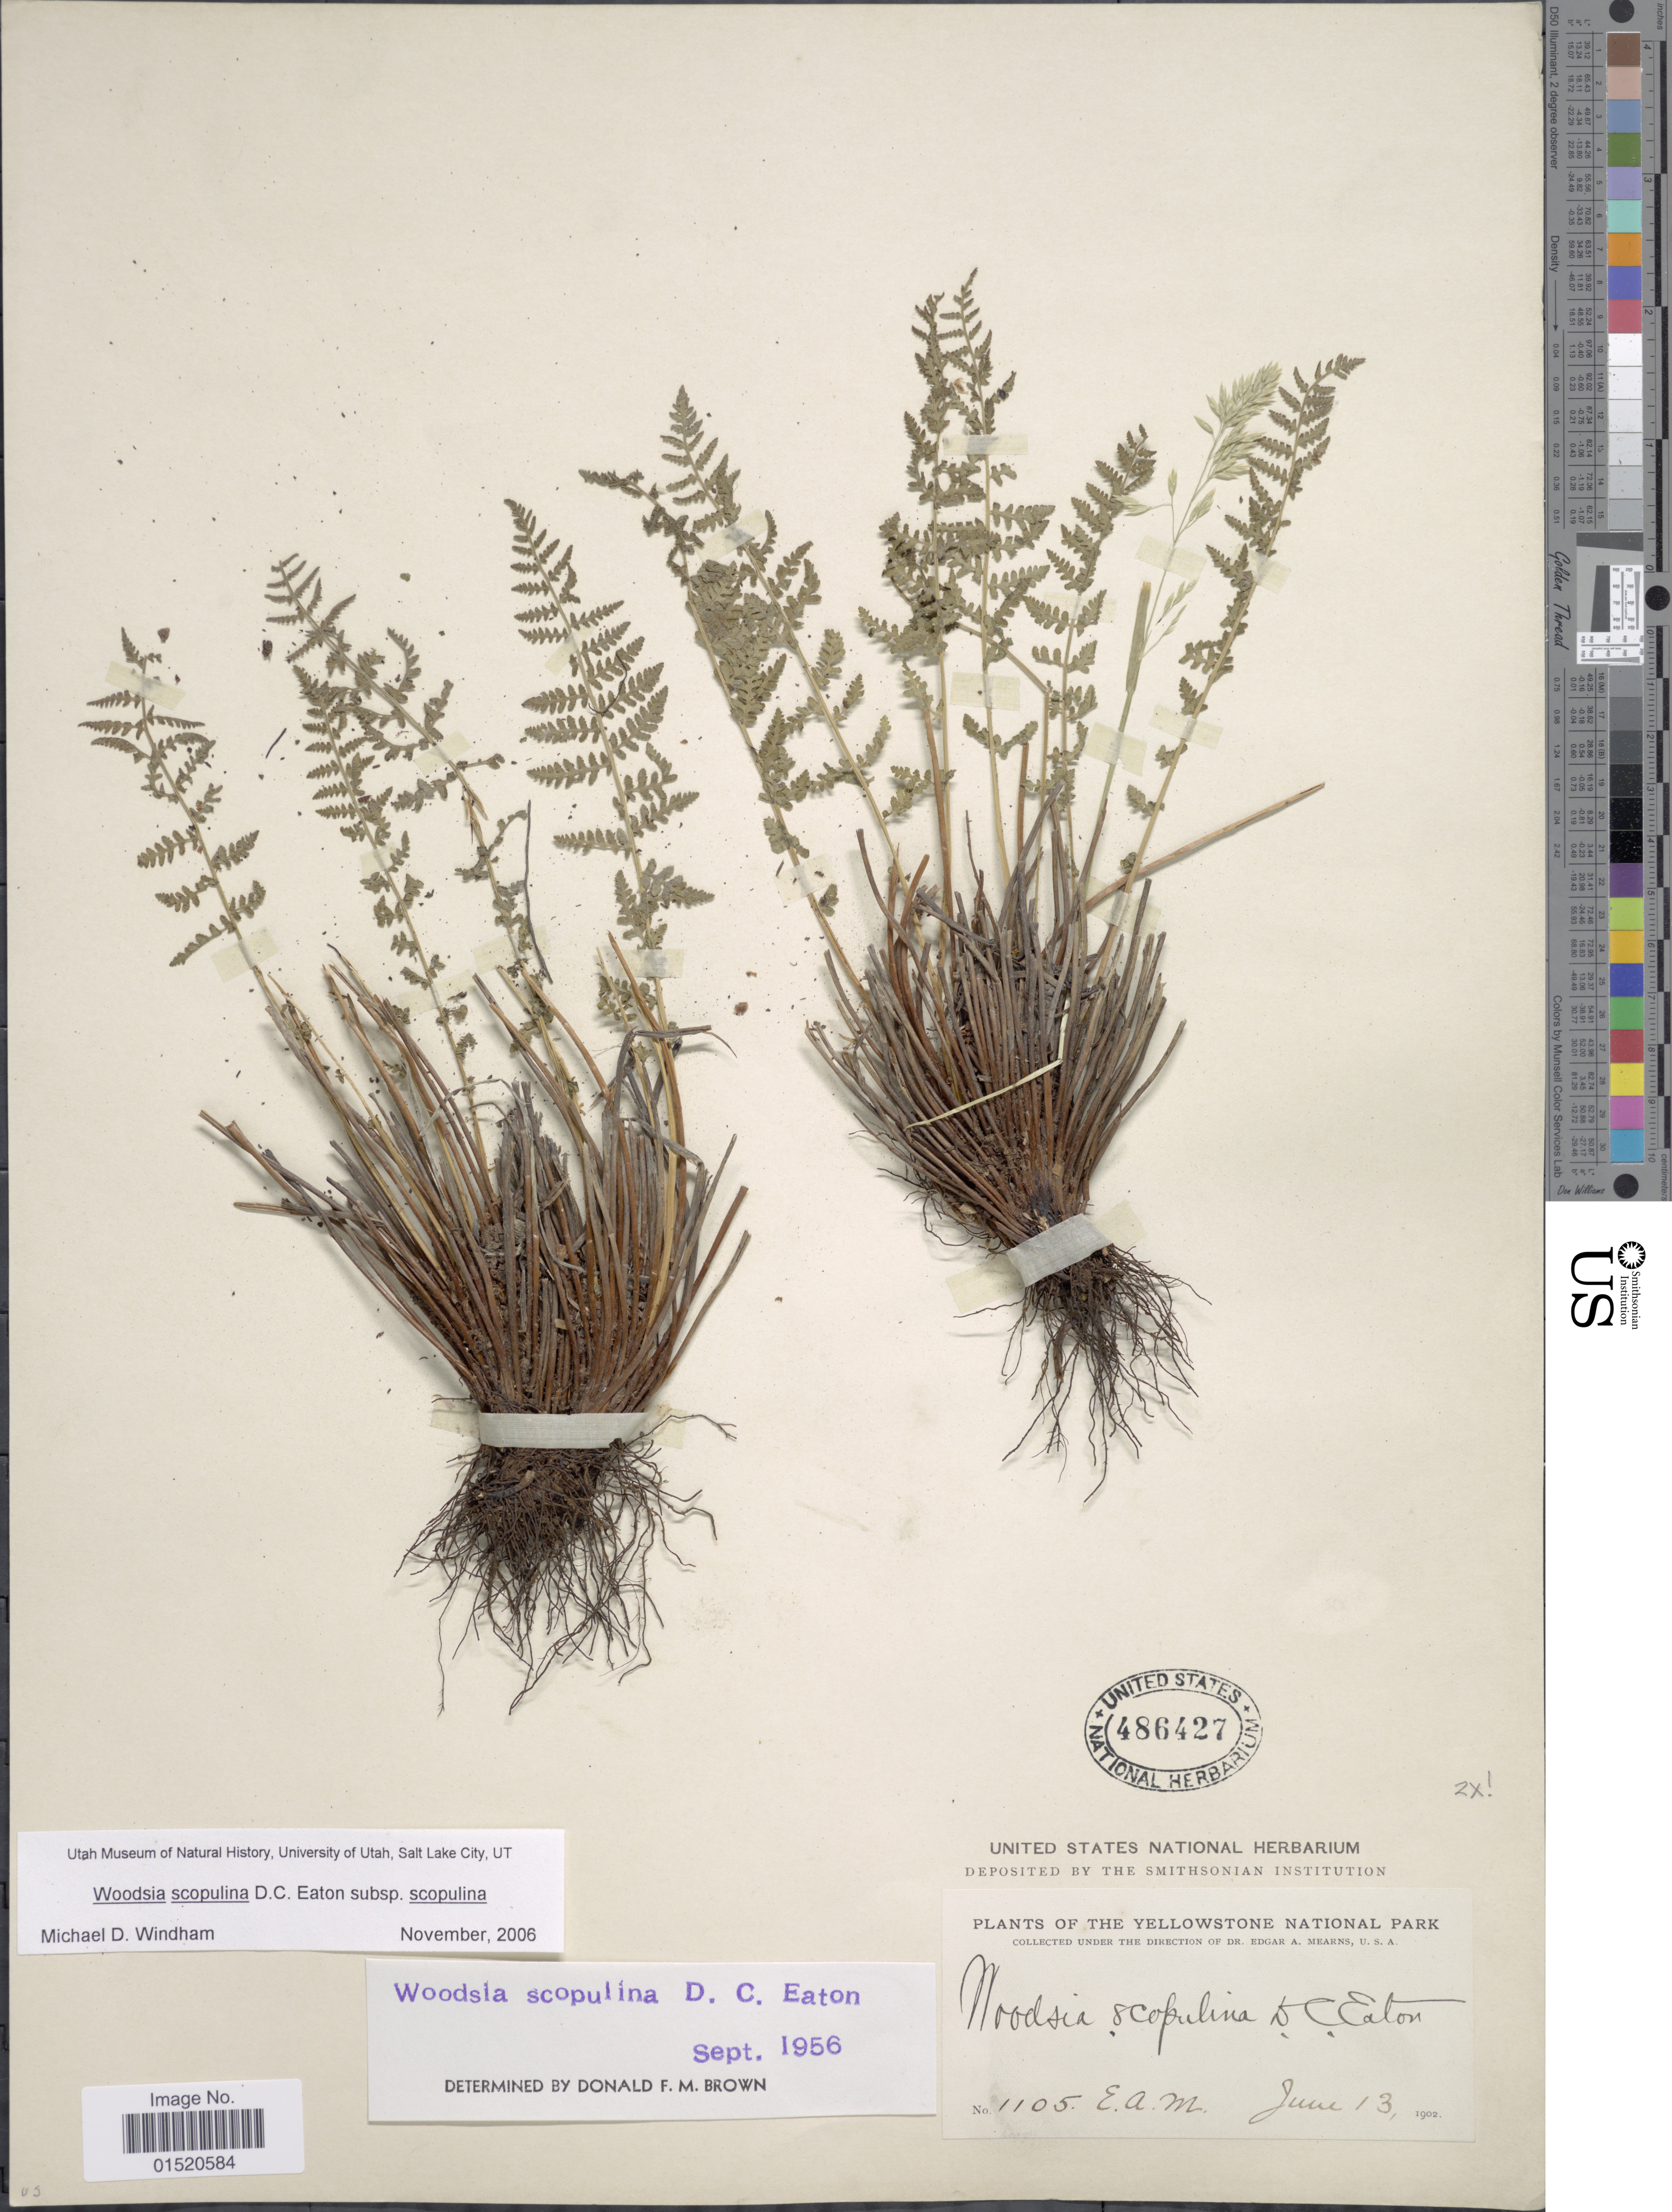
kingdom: Plantae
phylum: Tracheophyta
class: Polypodiopsida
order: Polypodiales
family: Woodsiaceae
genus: Woodsia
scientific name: Woodsia scopulina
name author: D.C. Eaton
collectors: E. A. Mearns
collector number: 1105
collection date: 1902-06-13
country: United States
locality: The Yellowstone National Park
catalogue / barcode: US 486427